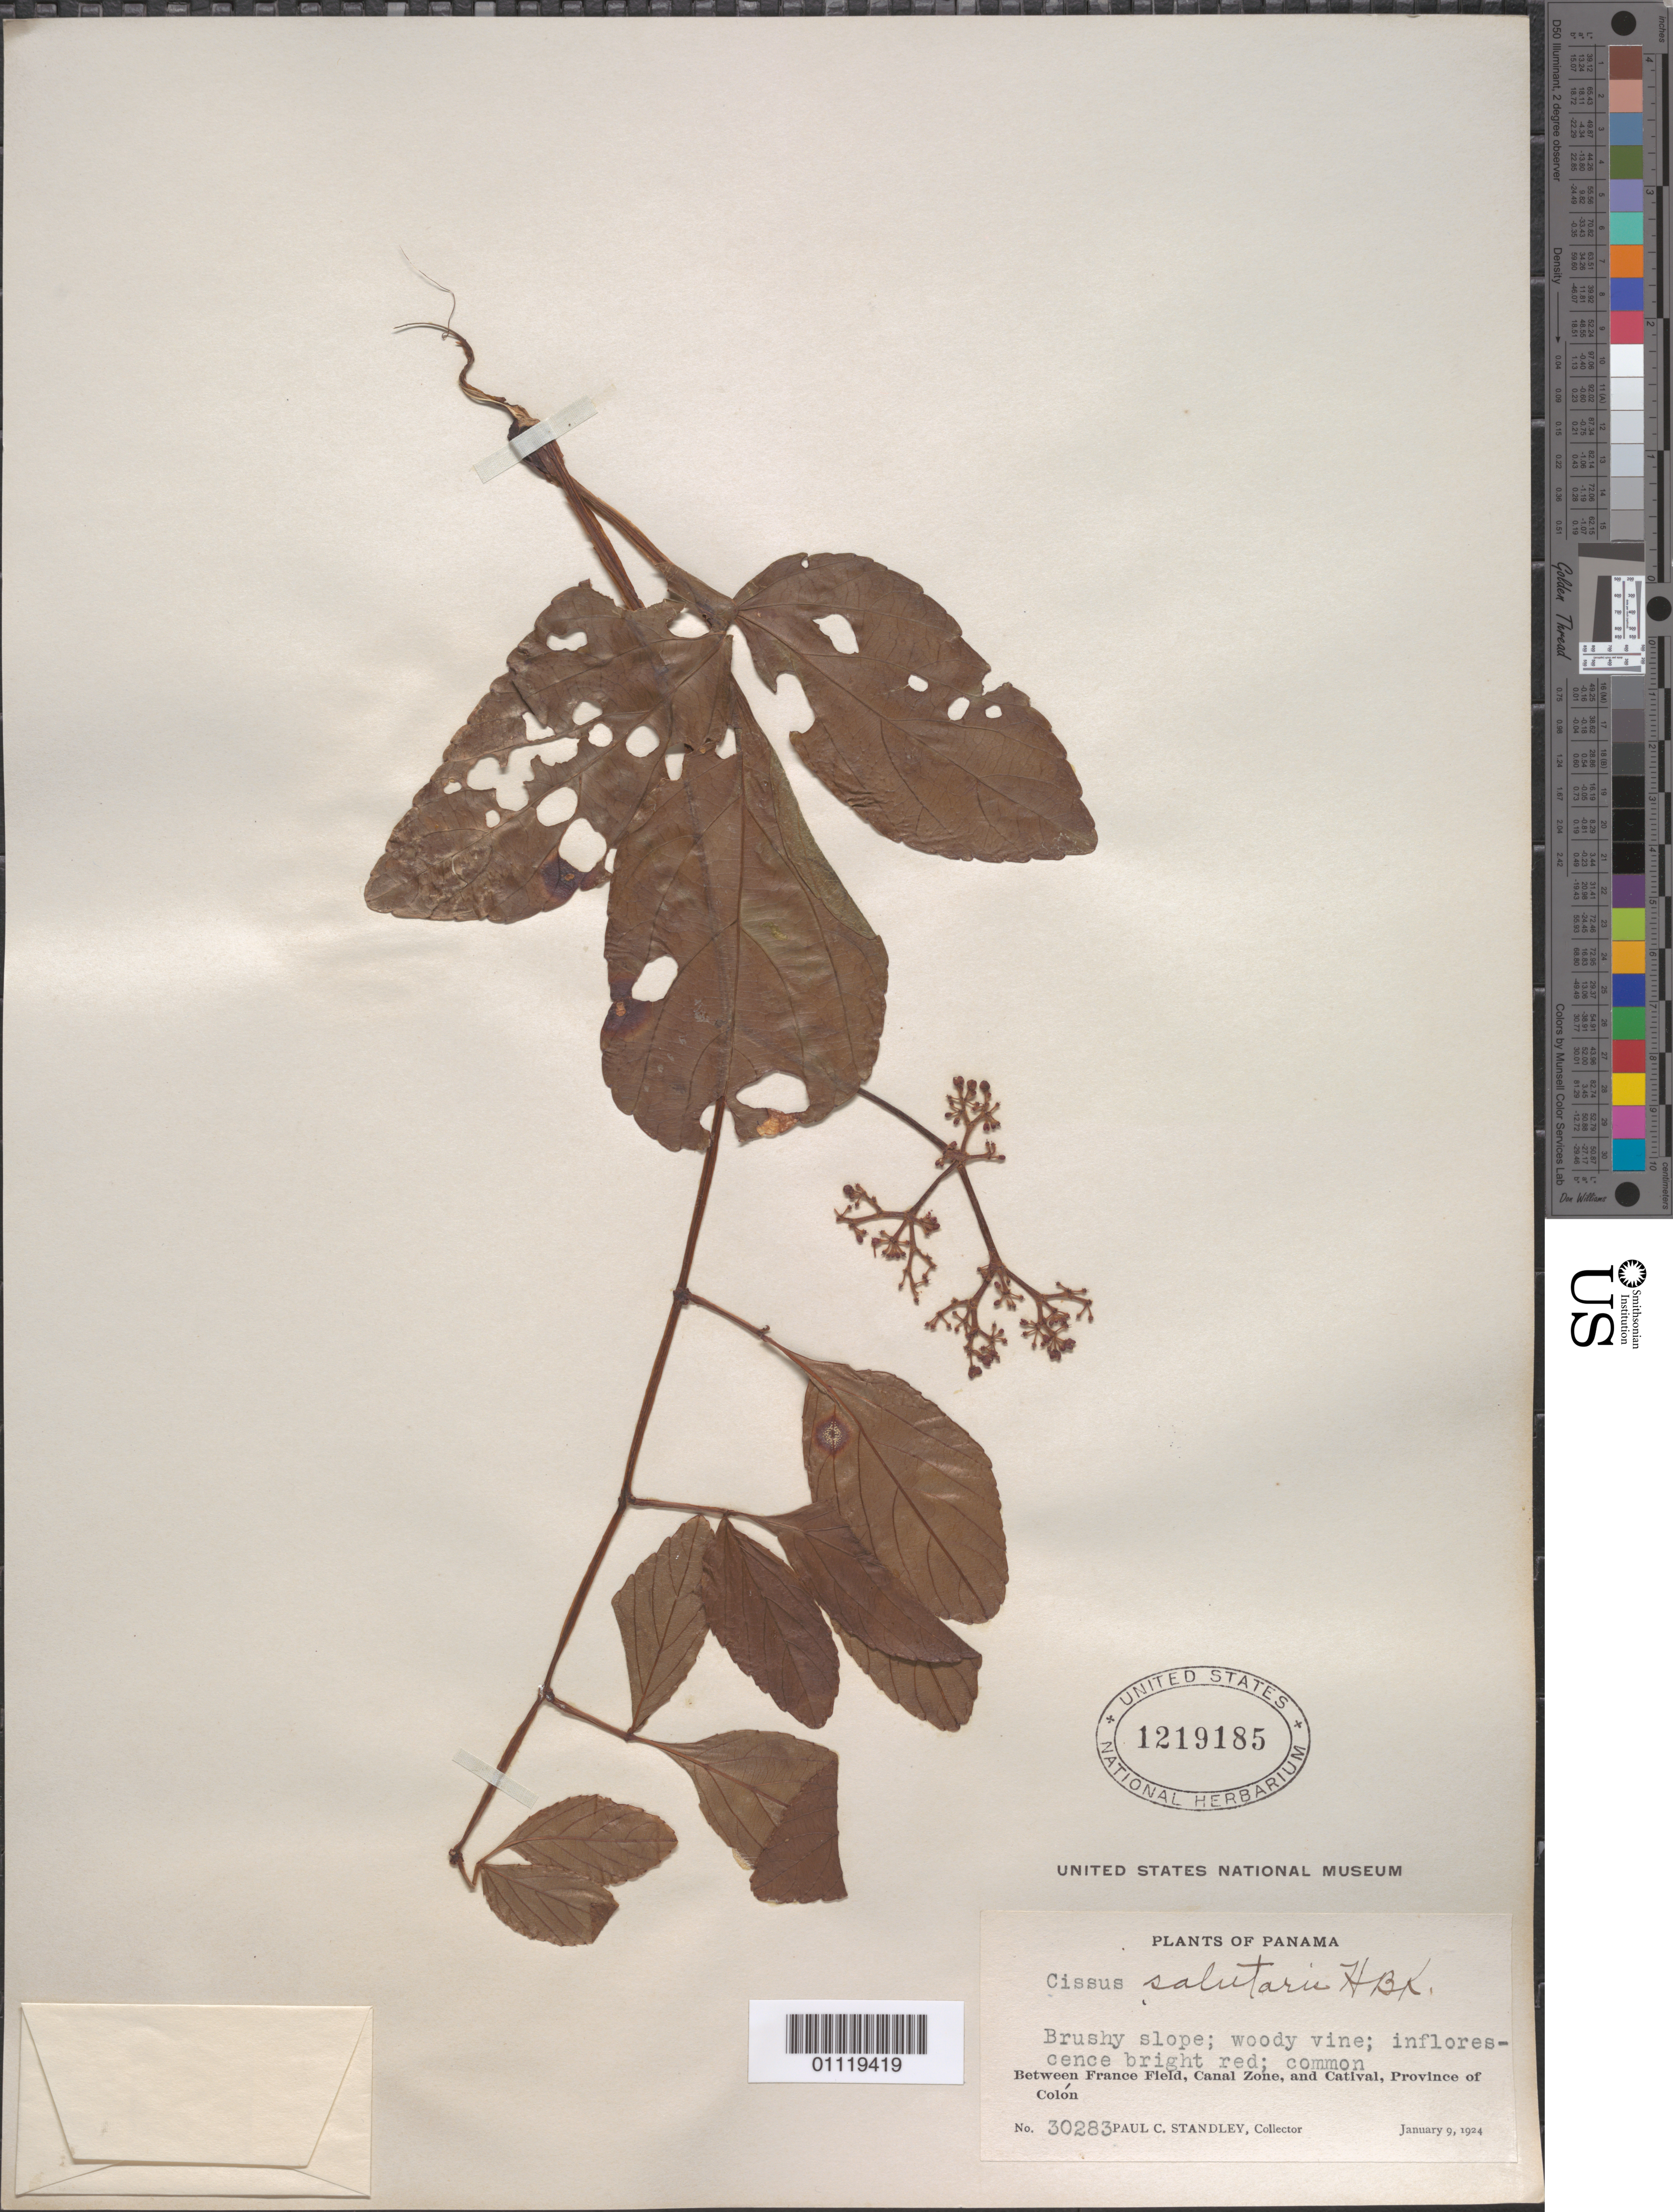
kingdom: Plantae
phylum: Tracheophyta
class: Magnoliopsida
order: Vitales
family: Vitaceae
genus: Cissus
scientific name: Cissus erosa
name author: Rich.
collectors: P. C. Standley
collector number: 30283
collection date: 1924-01-09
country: Panama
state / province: Colón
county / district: Canal Zone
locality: Between France Field, and Cativa.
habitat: Brushy slope; woody vine.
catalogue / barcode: US 1219185